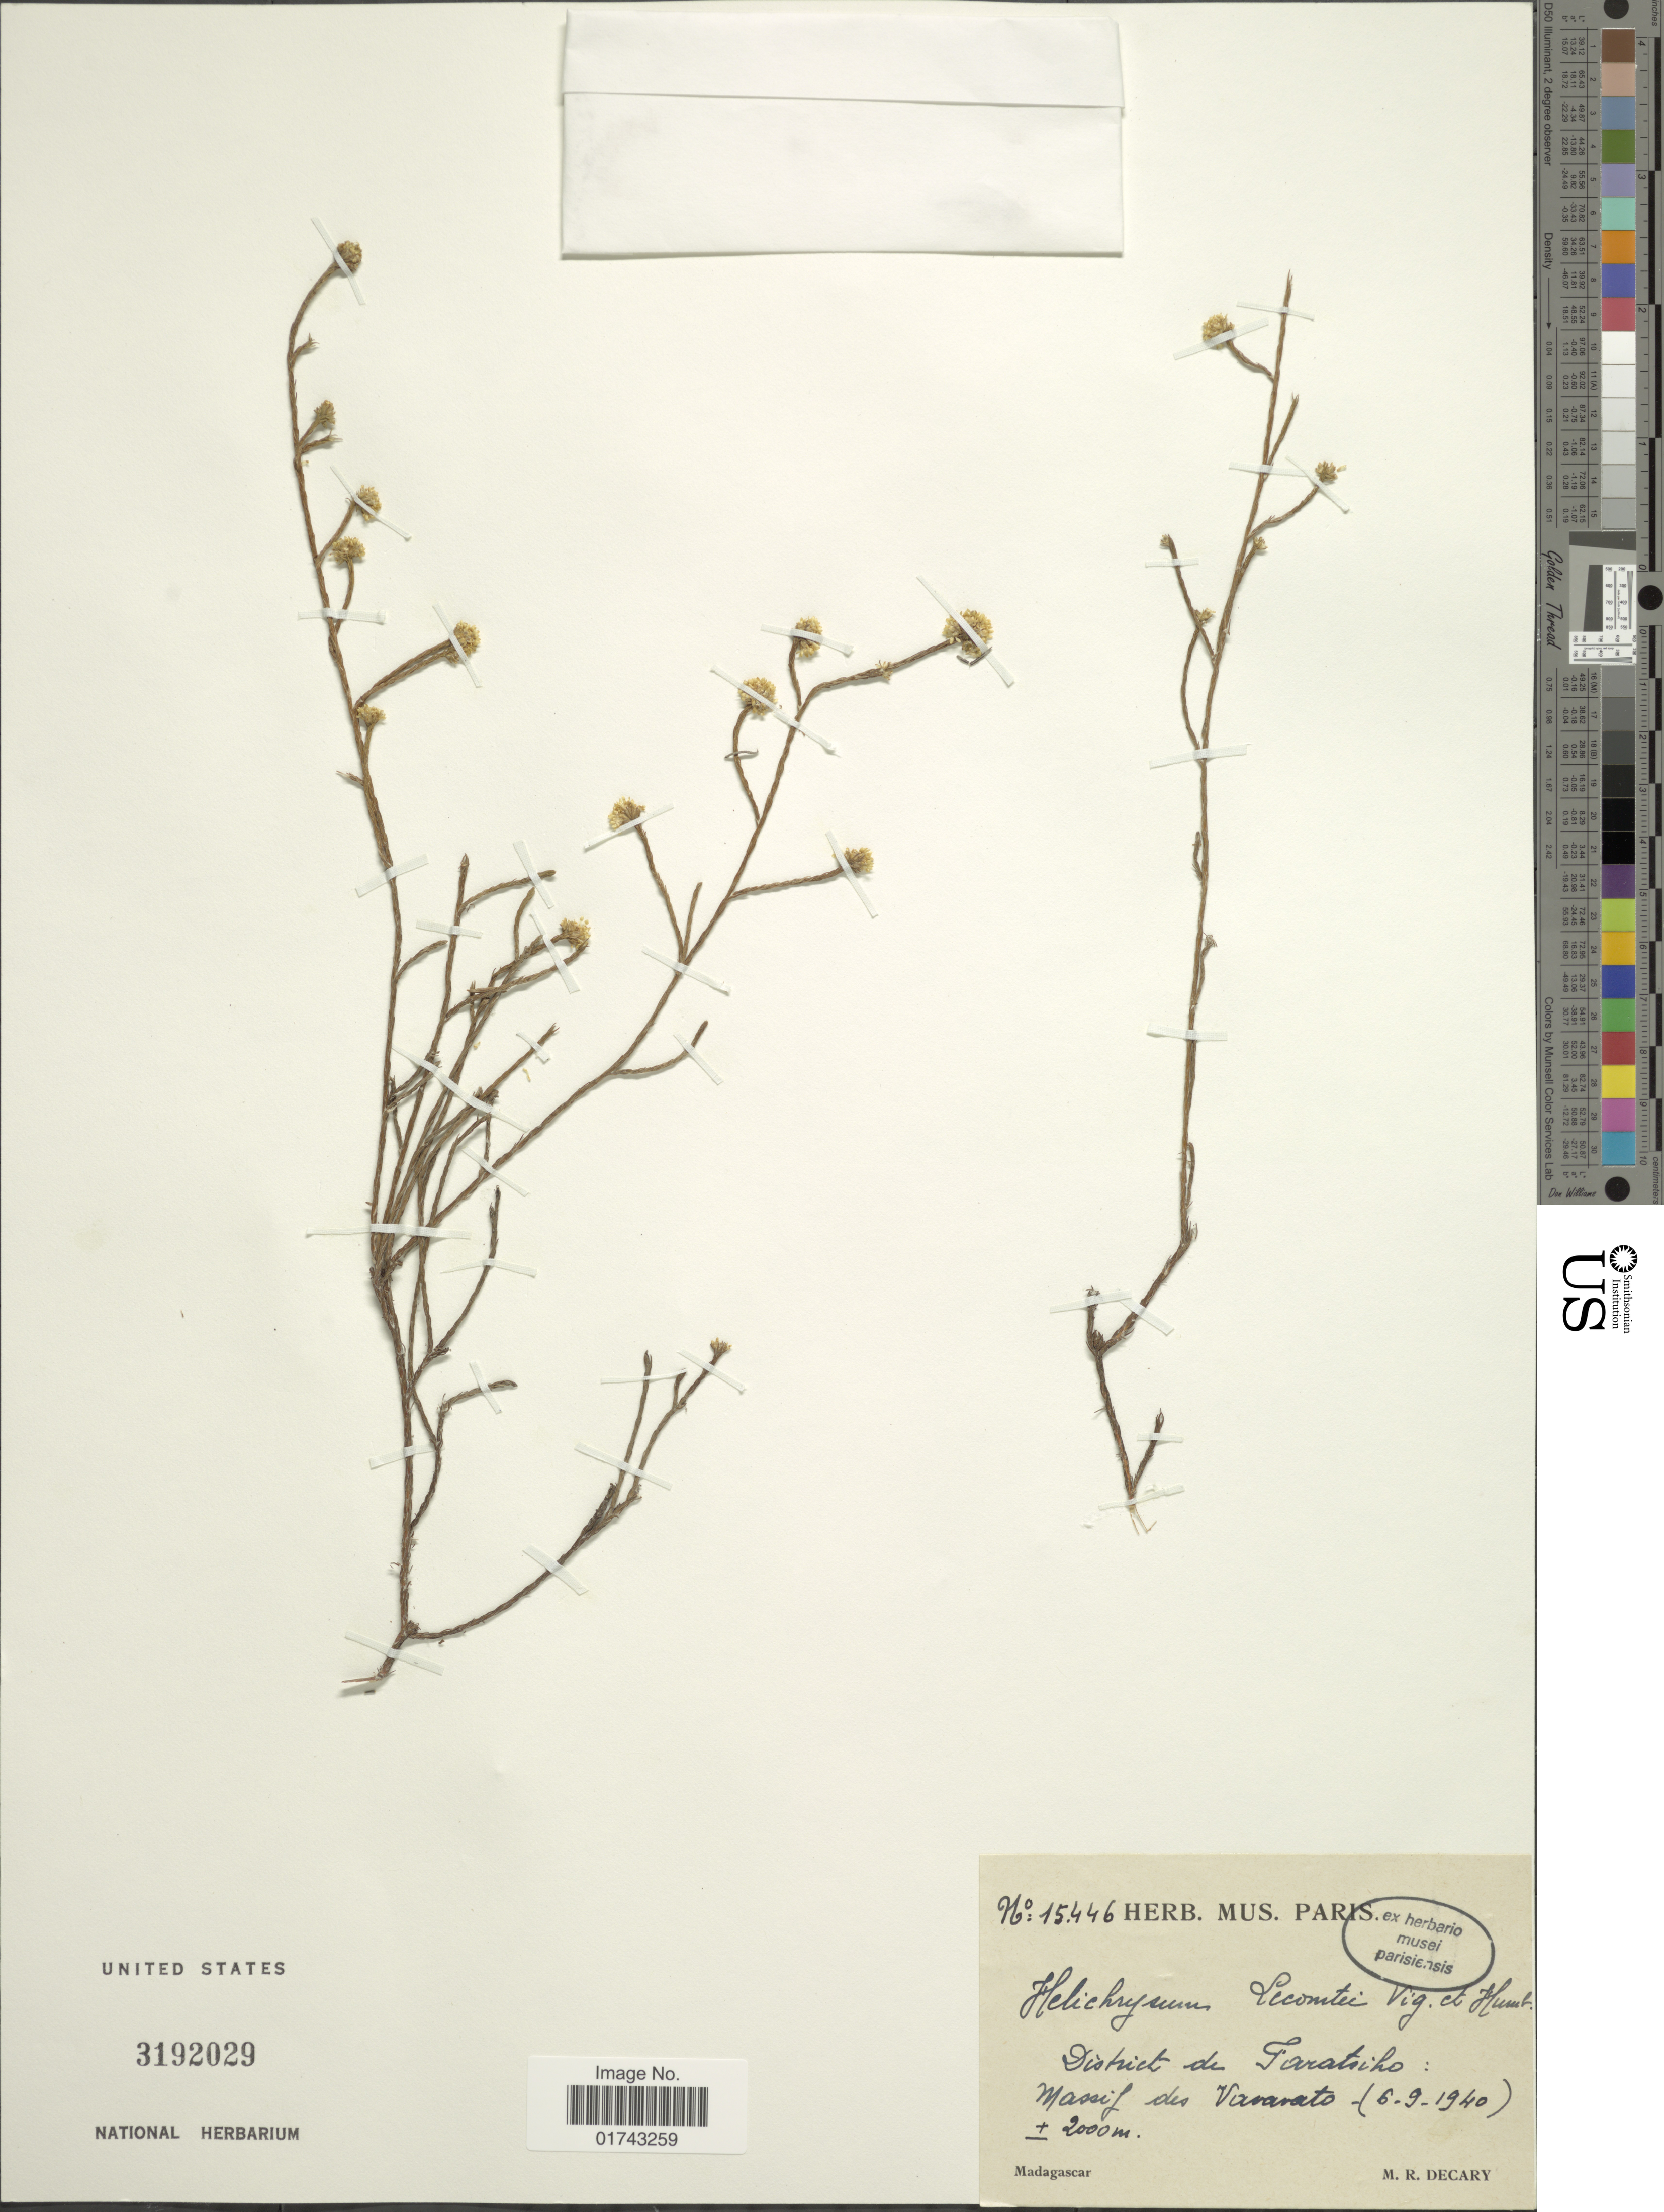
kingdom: Plantae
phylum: Tracheophyta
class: Magnoliopsida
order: Asterales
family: Asteraceae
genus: Helichrysum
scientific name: Helichrysum lecomtei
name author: R. Vig. & Humbert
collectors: R. Decary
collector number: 15446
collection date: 1940-09-06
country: Madagascar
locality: District de Faratsiho: Massif des Vavavato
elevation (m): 2000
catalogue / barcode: US 3192029